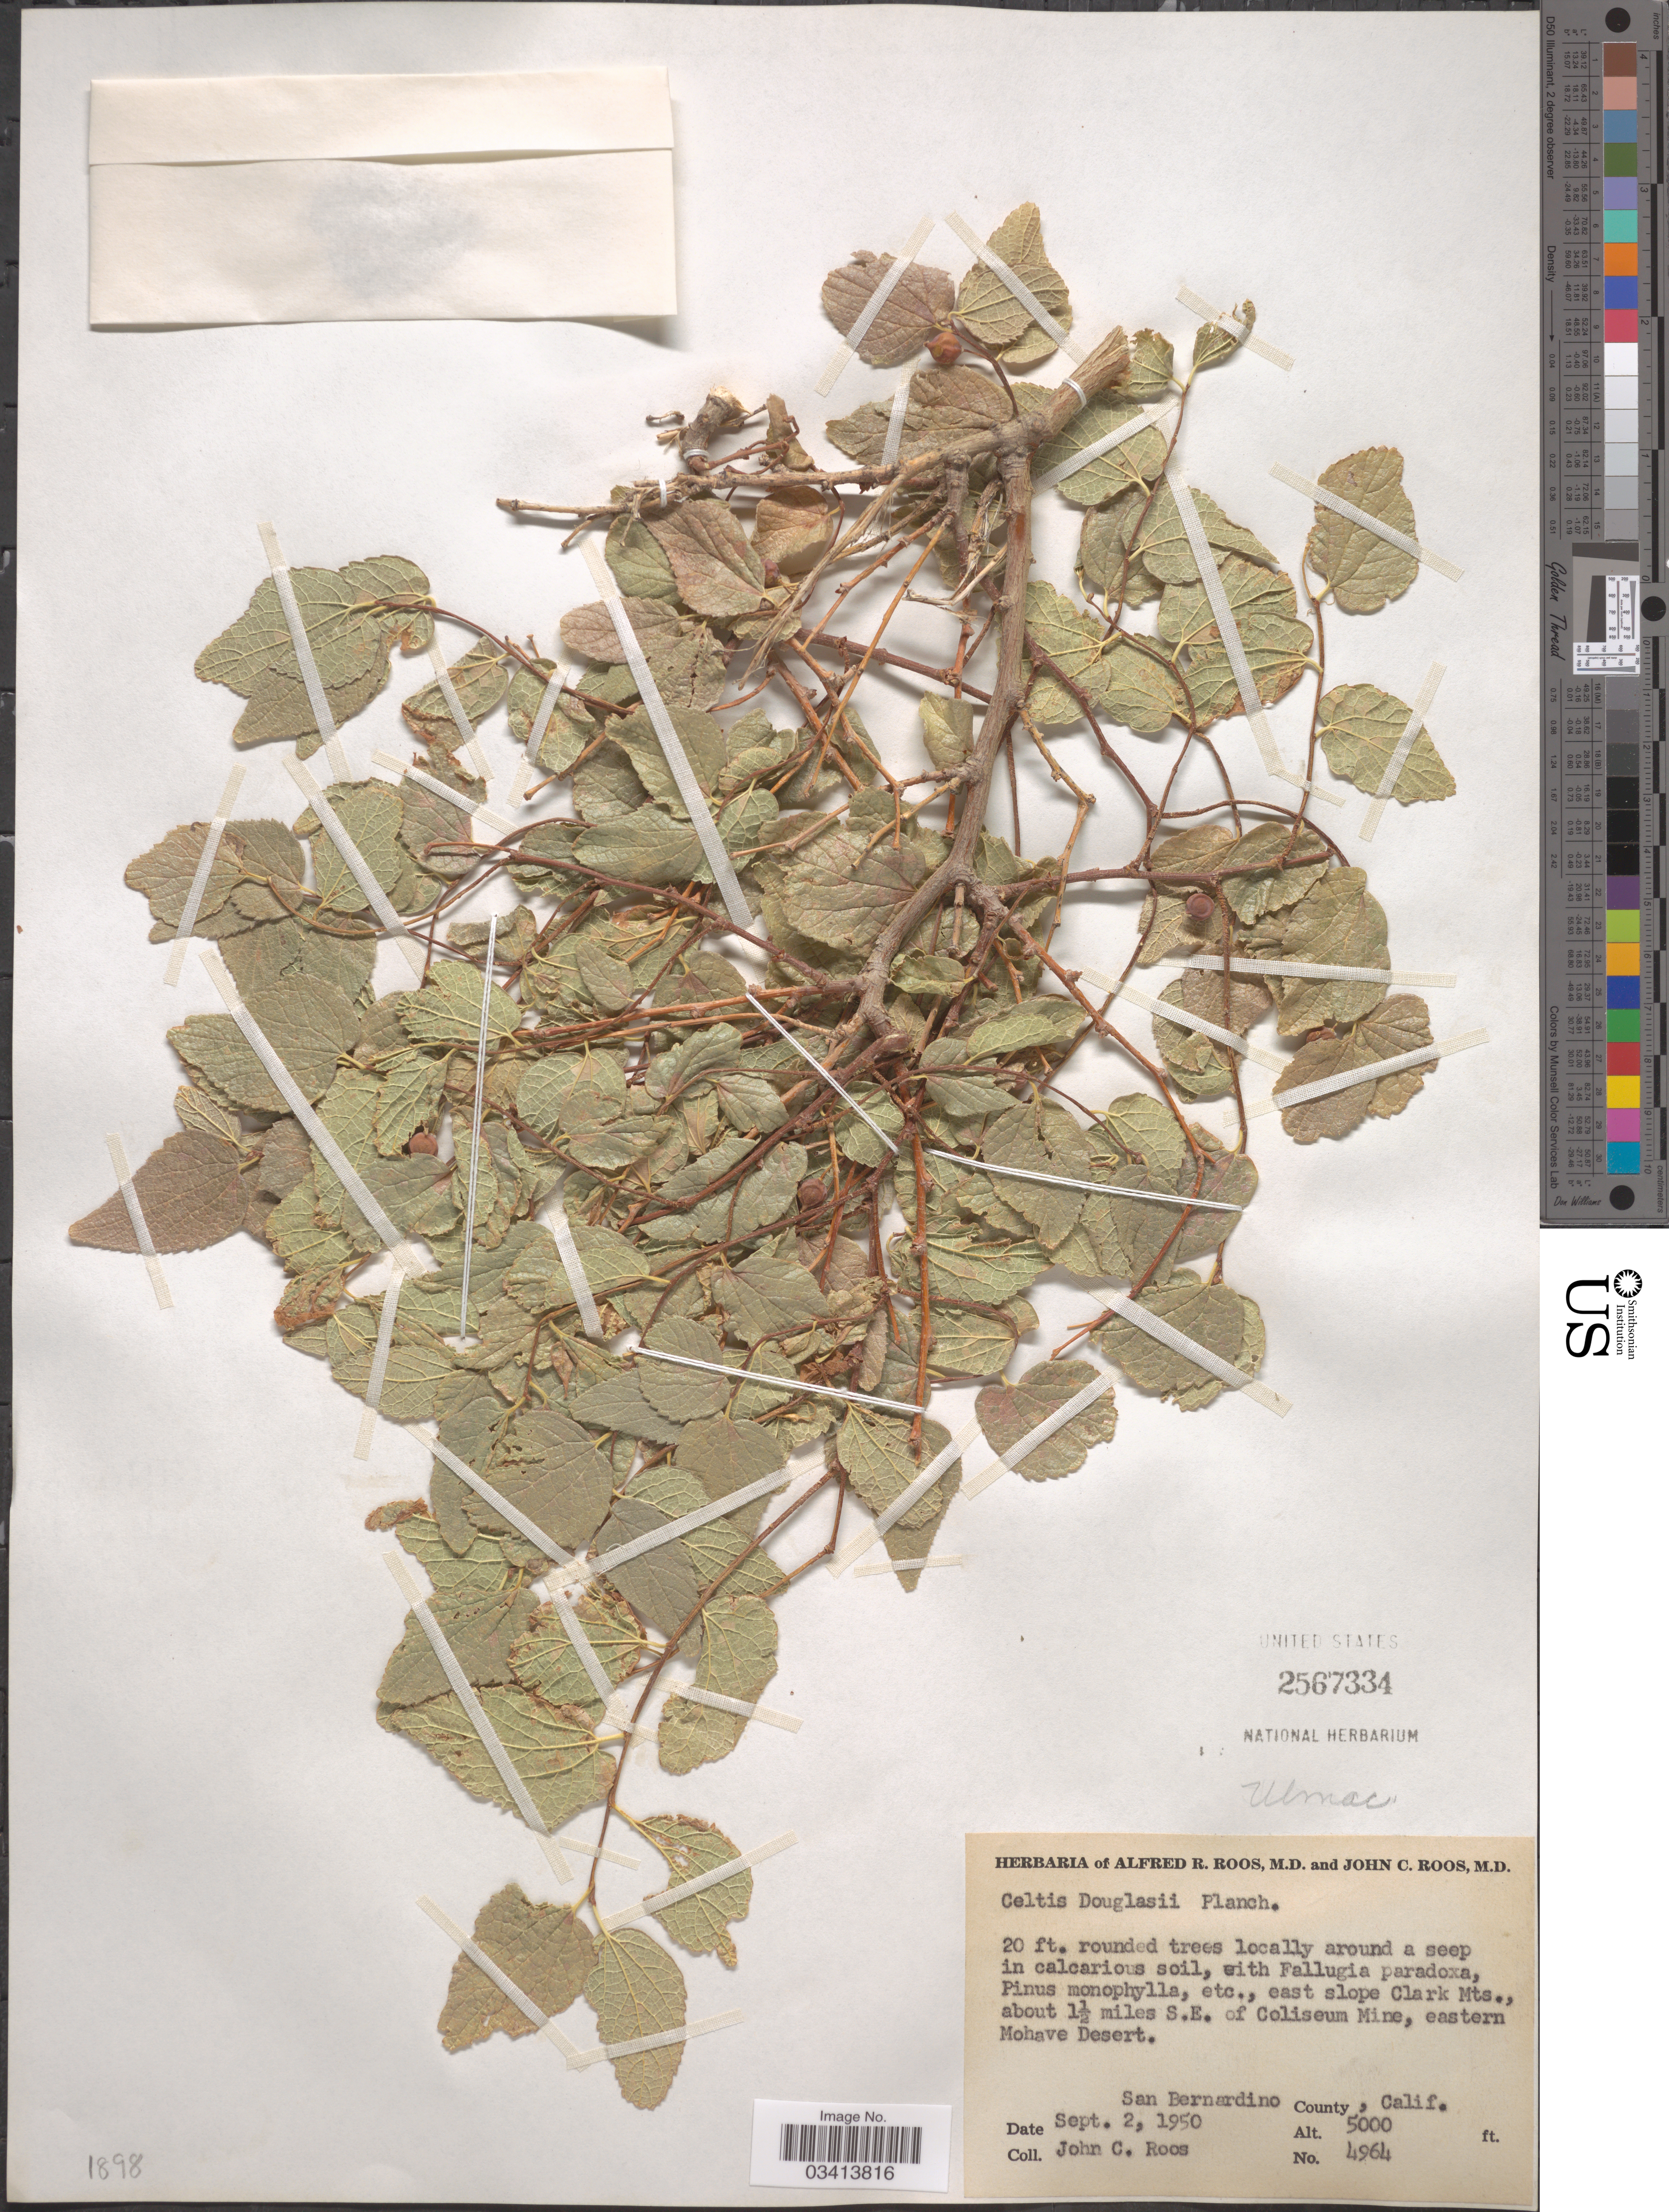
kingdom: Plantae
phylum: Tracheophyta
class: Magnoliopsida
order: Rosales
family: Cannabaceae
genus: Celtis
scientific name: Celtis laevigata var. reticulata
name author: (Torr.) L.D. Benson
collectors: J. C. Roos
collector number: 4964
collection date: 1950-09-02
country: United States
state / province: California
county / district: San Bernardino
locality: East slope Clark Mts., about 1½ miles S.E. of Coliseum Mine, eastern Mohave Desert. San Bernardino County.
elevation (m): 1524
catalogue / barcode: US 2567334